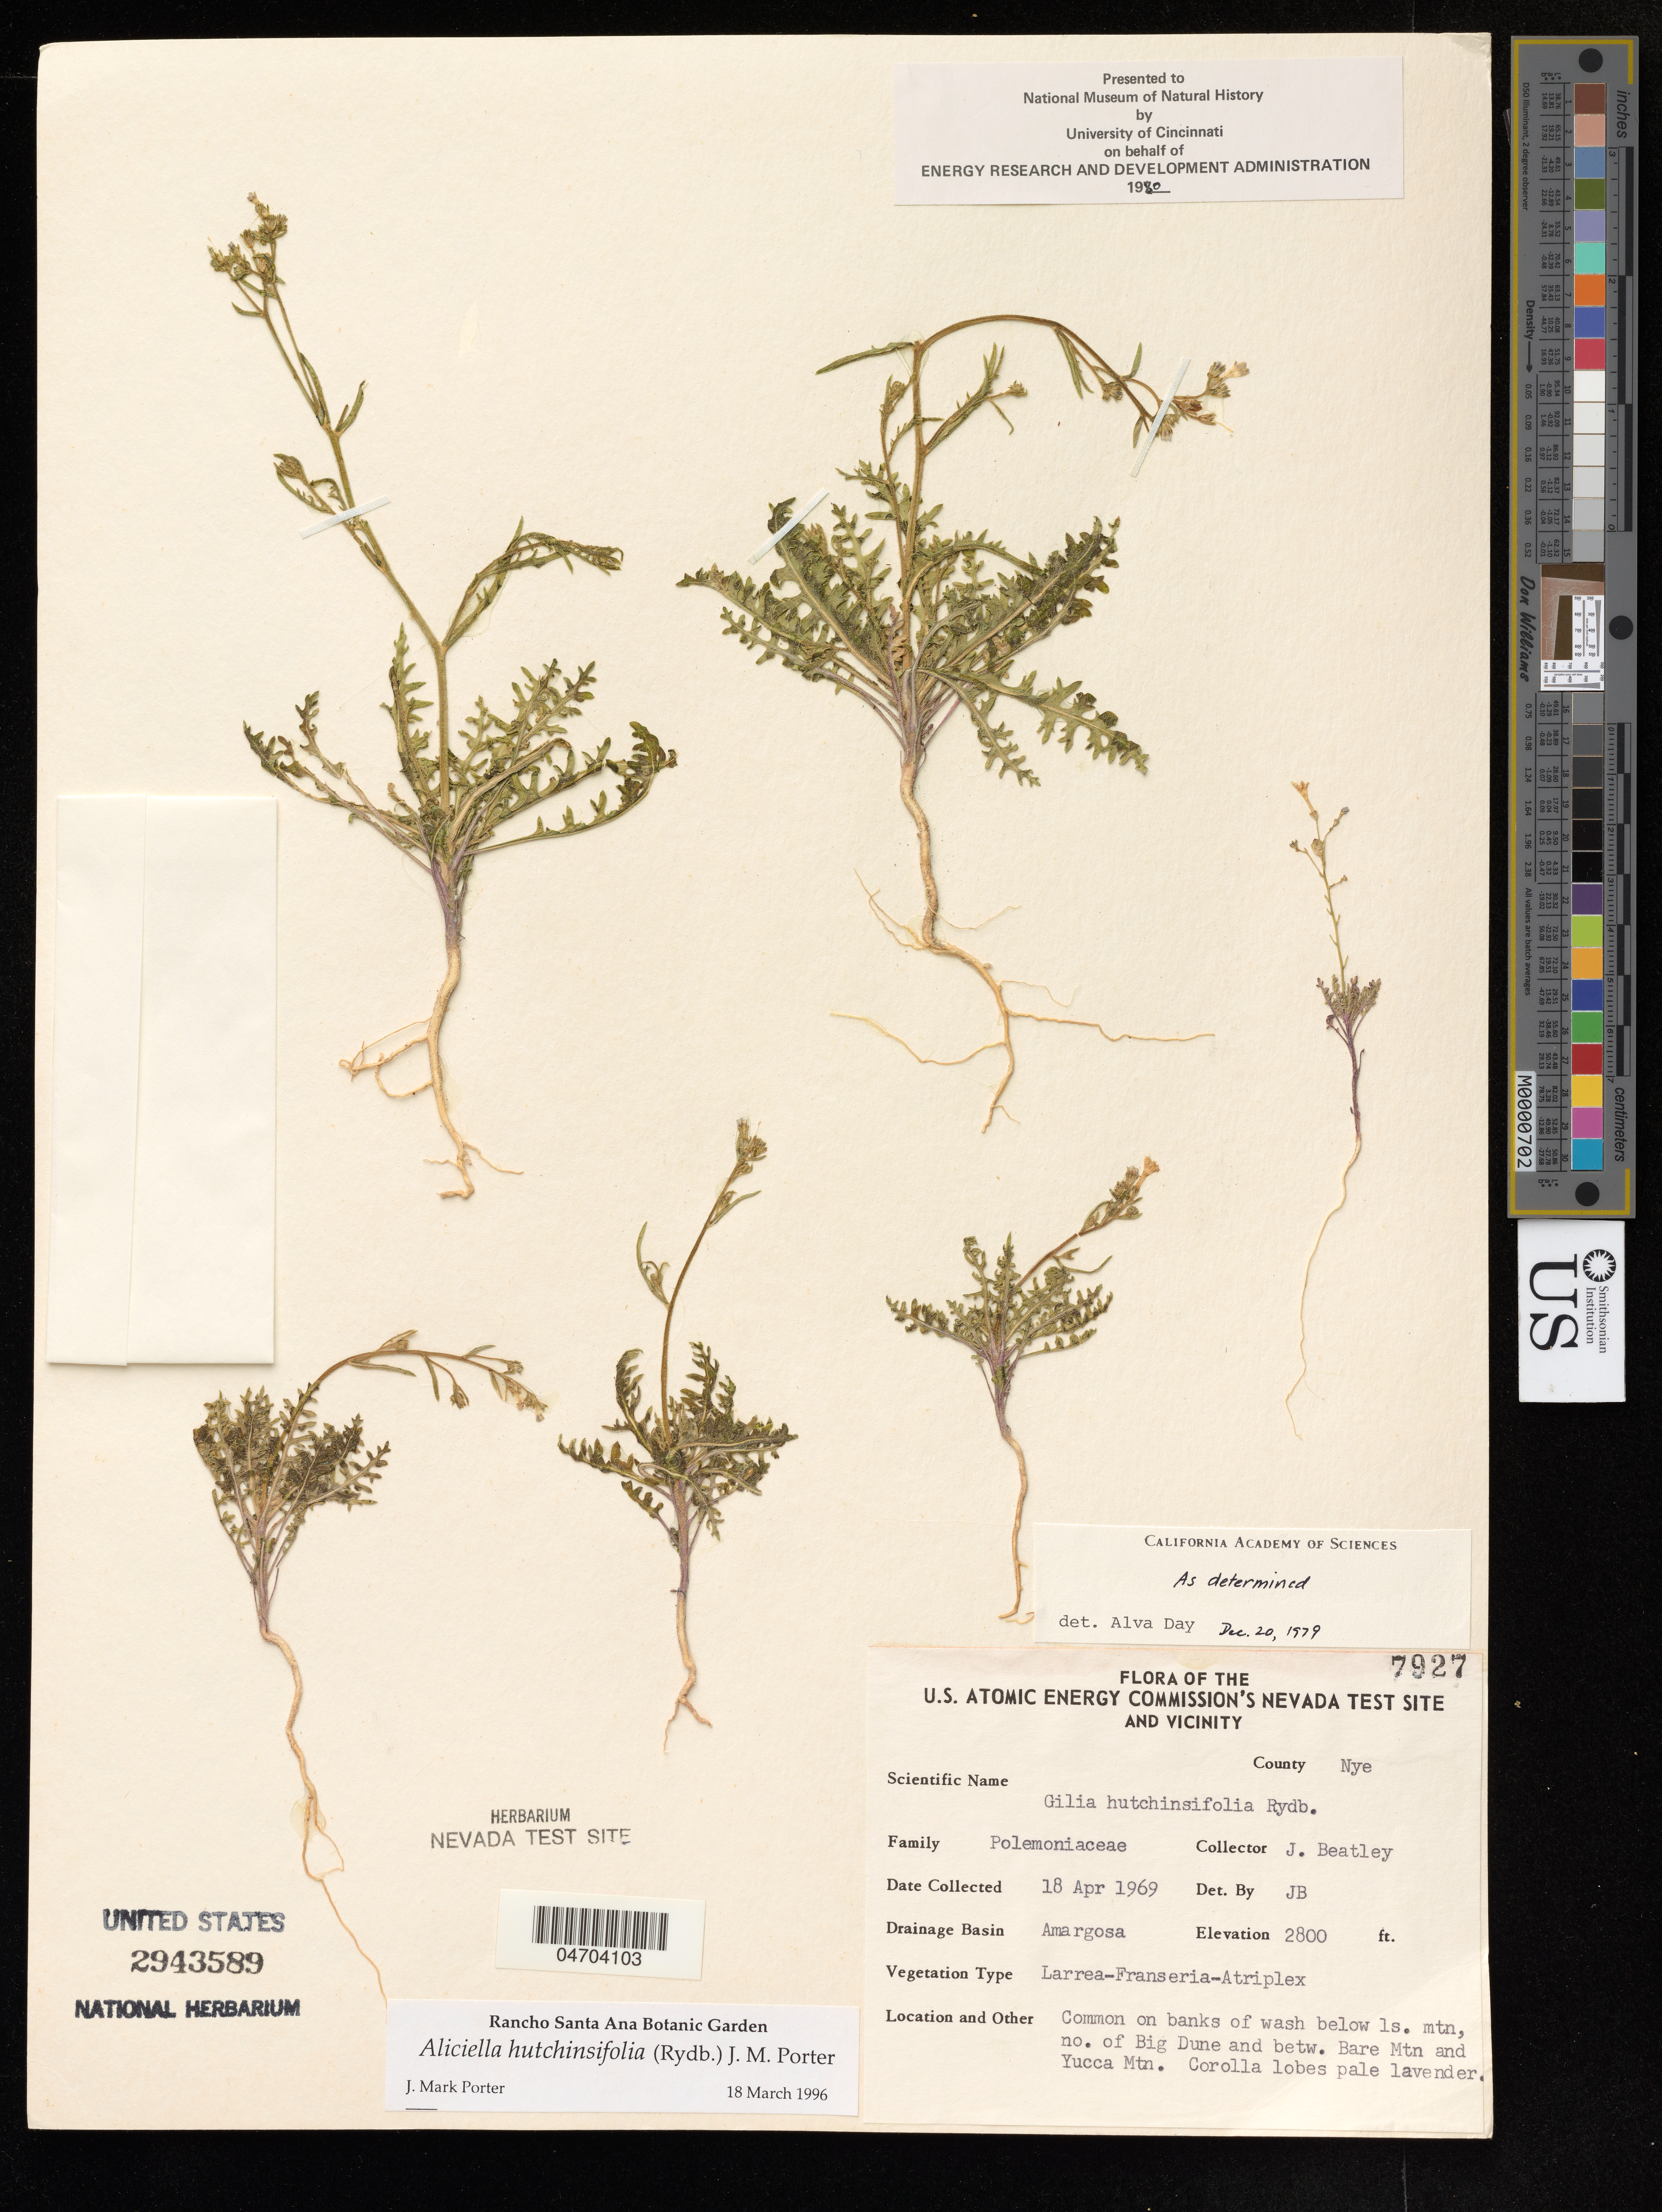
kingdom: Plantae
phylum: Tracheophyta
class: Magnoliopsida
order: Ericales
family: Polemoniaceae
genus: Aliciella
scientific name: Aliciella hutchinsifolia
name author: (Rydb.) J.M. Porter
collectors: J. Beatley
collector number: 7927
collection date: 1969-04-18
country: United States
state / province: Nevada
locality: Nye, betw. Bare Mtn and Yucca Mtn.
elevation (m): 853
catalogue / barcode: US 2943589